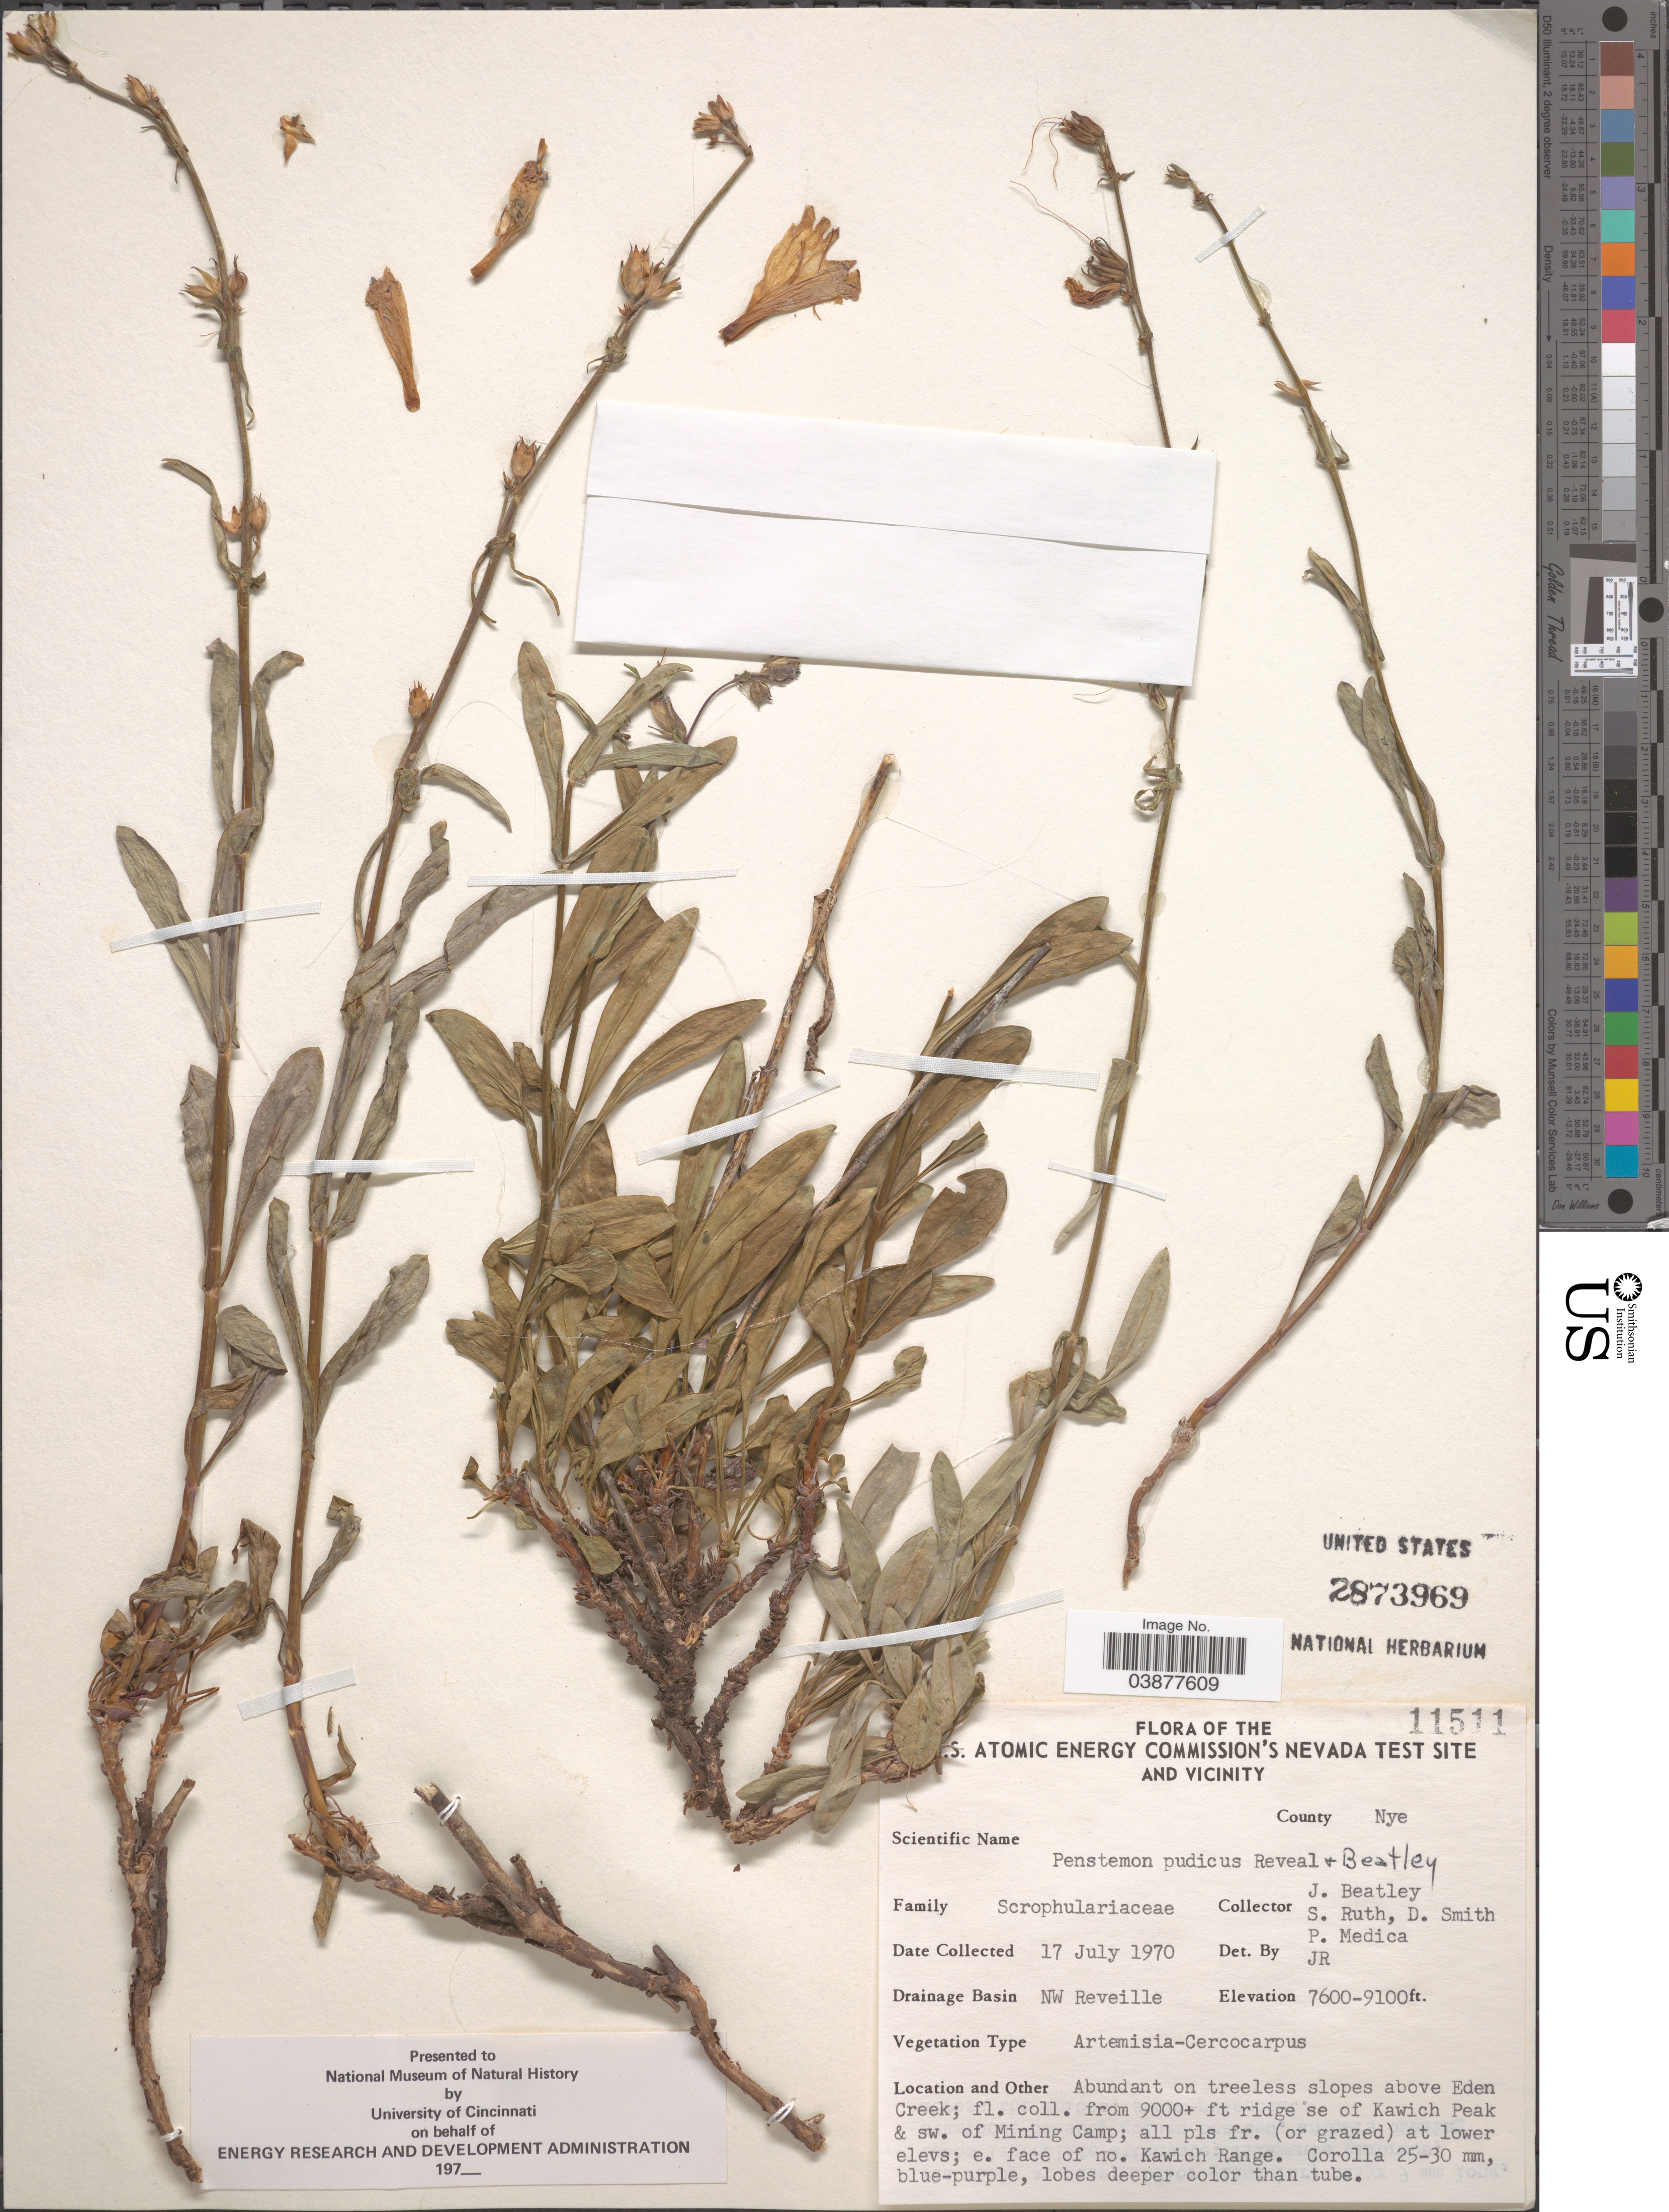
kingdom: Plantae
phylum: Tracheophyta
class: Magnoliopsida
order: Lamiales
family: Plantaginaceae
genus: Penstemon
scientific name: Penstemon pudicus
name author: Reveal & Beatley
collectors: J. C. Beatley, S. Ruth, D. Smith & P. Medica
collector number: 11511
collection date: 1970-07-17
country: United States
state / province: Nevada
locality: U.S. Atomic Energy Commission's Nevada Test Site and vicinity. County Nye. Drainage Basin NW Reveille. Abundant on treeless slopes above Eden Creek; from 9000+ ft [unsure placement] ridge se of Kawich Peak & sw. of Mining Camp; at lower elevs; e. face of no. Kawich Range.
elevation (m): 2316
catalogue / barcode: US 2873969